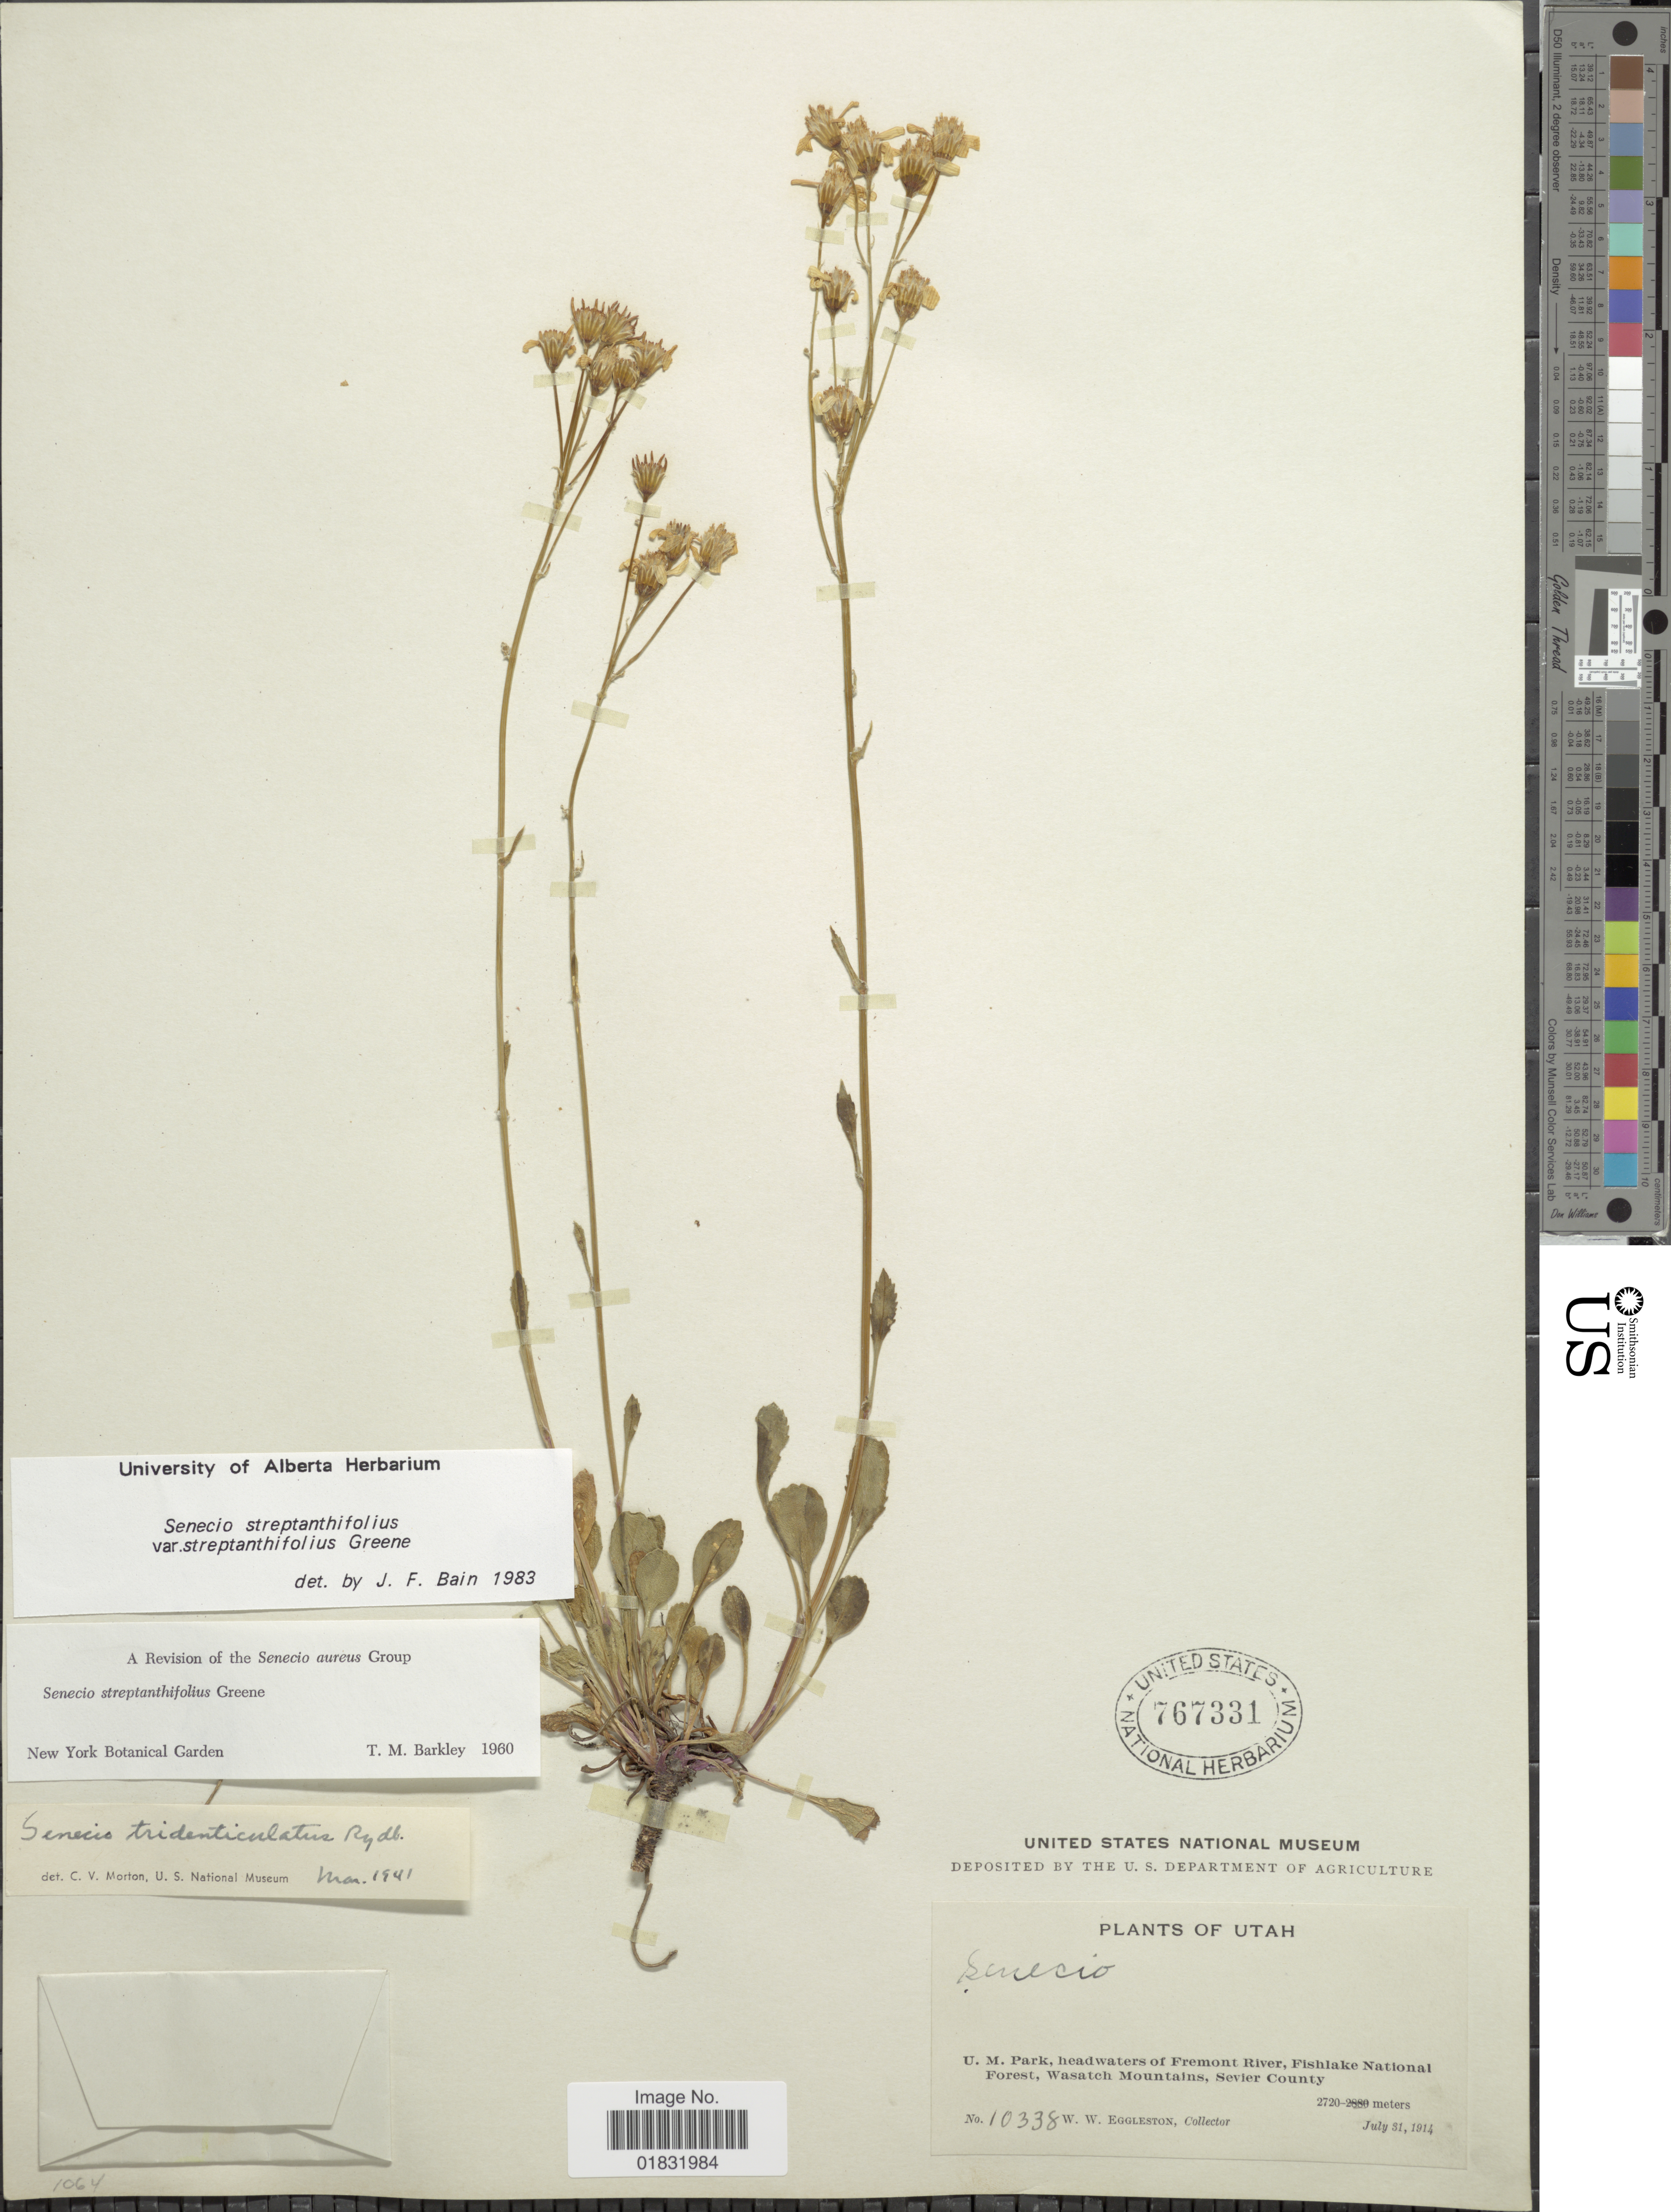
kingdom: Plantae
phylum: Tracheophyta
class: Magnoliopsida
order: Asterales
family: Asteraceae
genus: Packera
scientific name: Packera streptanthifolia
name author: (Greene) W.A. Weber & Á. Löve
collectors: W. W. Eggleston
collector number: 10338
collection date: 1914-07-31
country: United States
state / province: Utah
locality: U.M. Park, headwaters of Fremont River, Fishlake National Forest, Wasatch Mountains, Sevier County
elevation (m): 2720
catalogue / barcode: US 767331